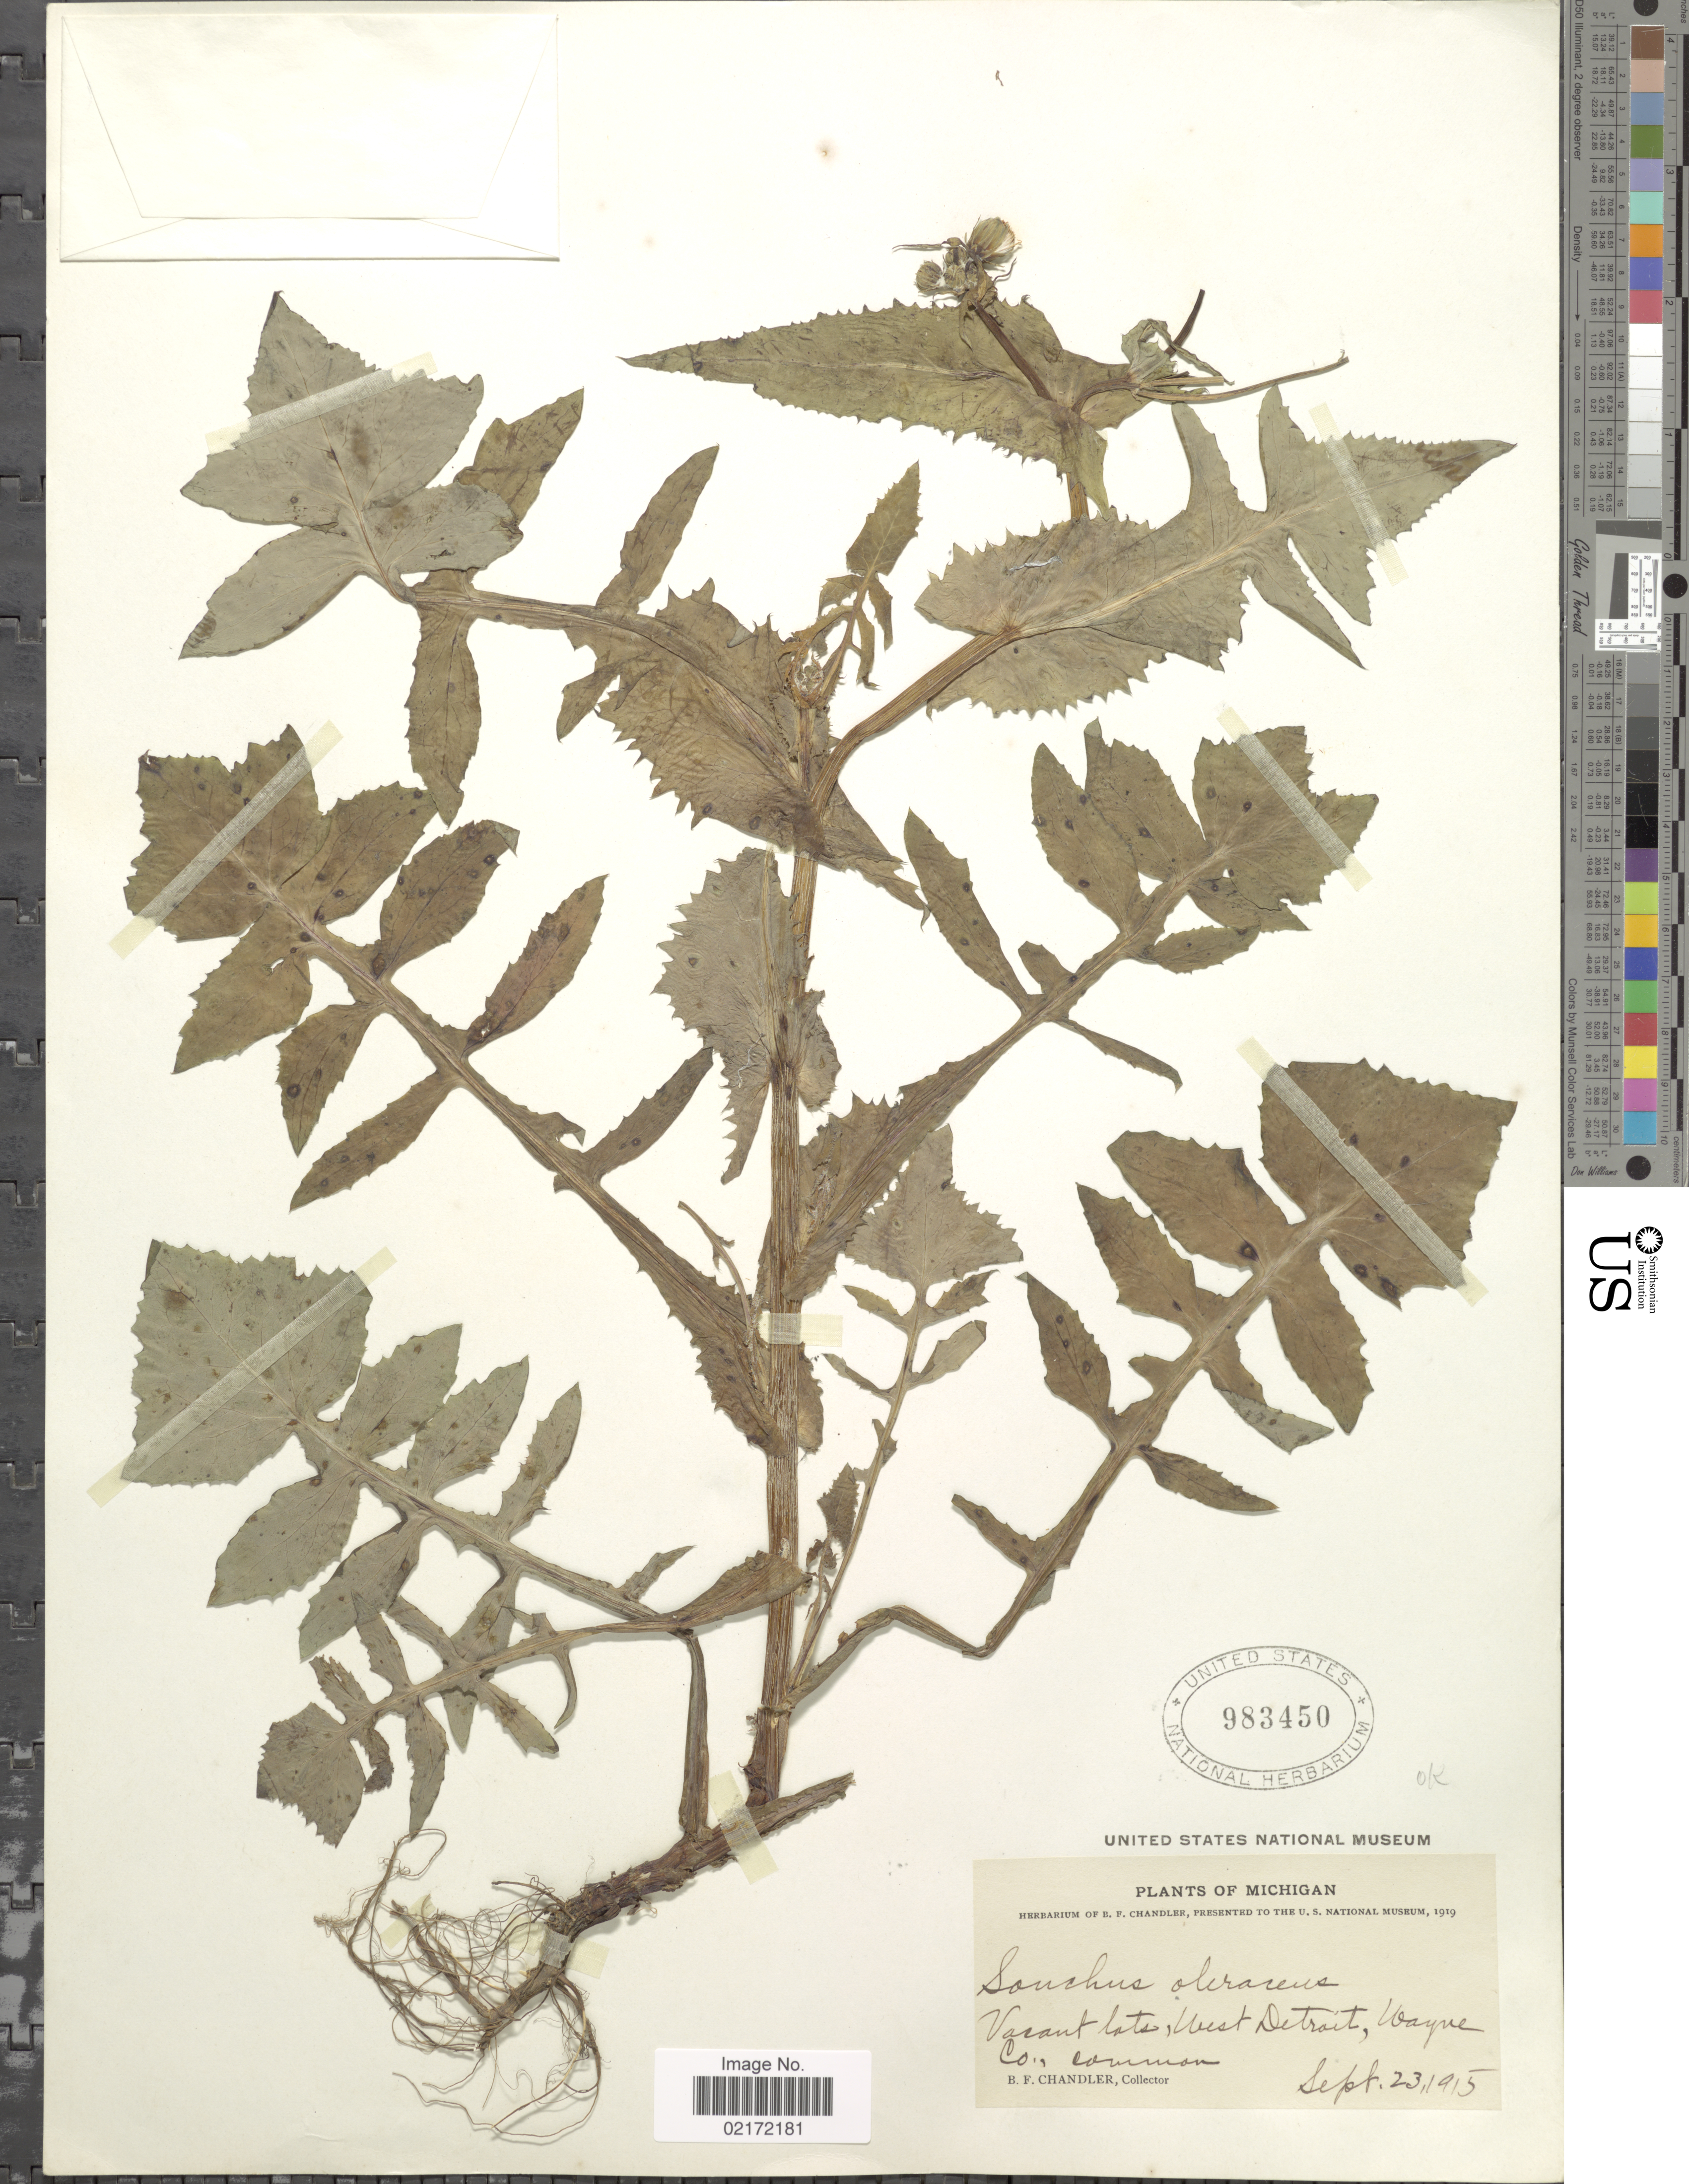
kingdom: Plantae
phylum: Tracheophyta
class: Magnoliopsida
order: Asterales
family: Asteraceae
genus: Sonchus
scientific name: Sonchus oleraceus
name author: L.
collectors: B. F. Chandler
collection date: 1915-09-23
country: United States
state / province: Michigan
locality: Vasant lots, West Detroit, Wayne Co., common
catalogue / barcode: US 983450